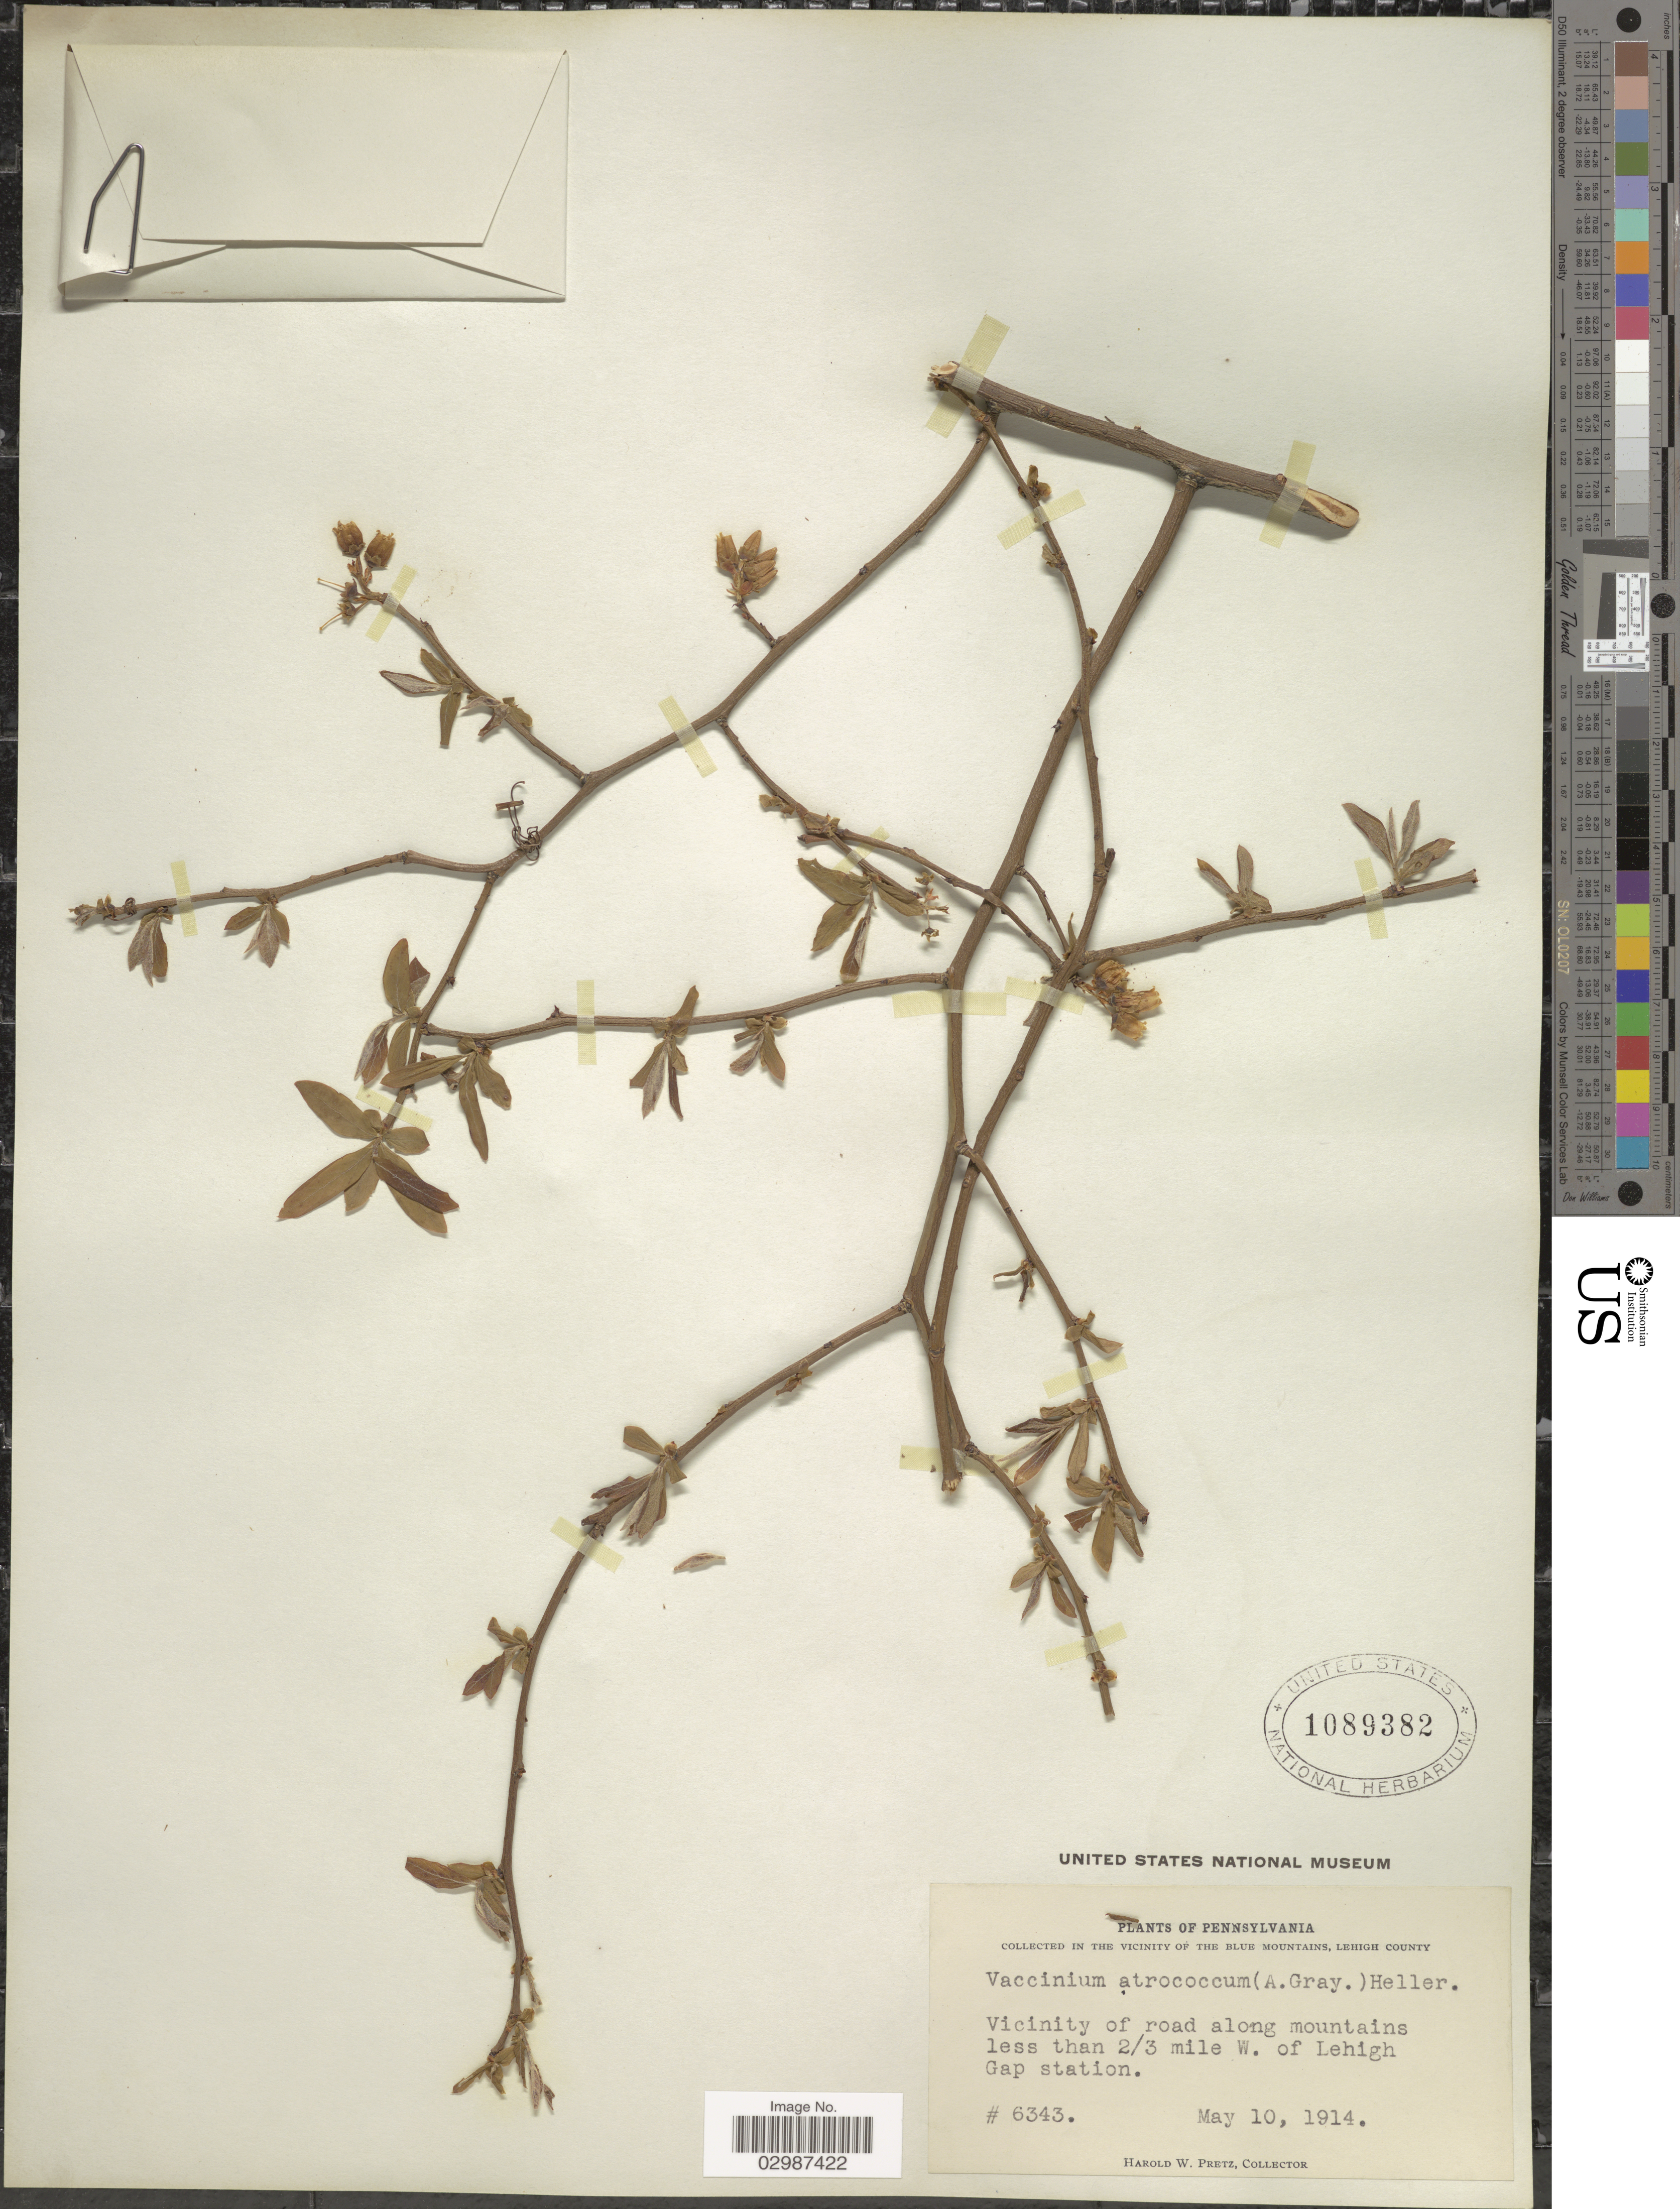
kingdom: Plantae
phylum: Tracheophyta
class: Magnoliopsida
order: Ericales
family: Ericaceae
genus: Vaccinium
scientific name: Vaccinium atrococcum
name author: (A. Gray) A. Heller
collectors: H. W. Pretz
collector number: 6343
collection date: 1914-05-10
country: United States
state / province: Pennsylvania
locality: The Vicinity of the Blue Mountains, Lehigh County. Vicinity of road along mountains less than 2/3 mile W. of Lehigh Gap station.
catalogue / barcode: US 1089382